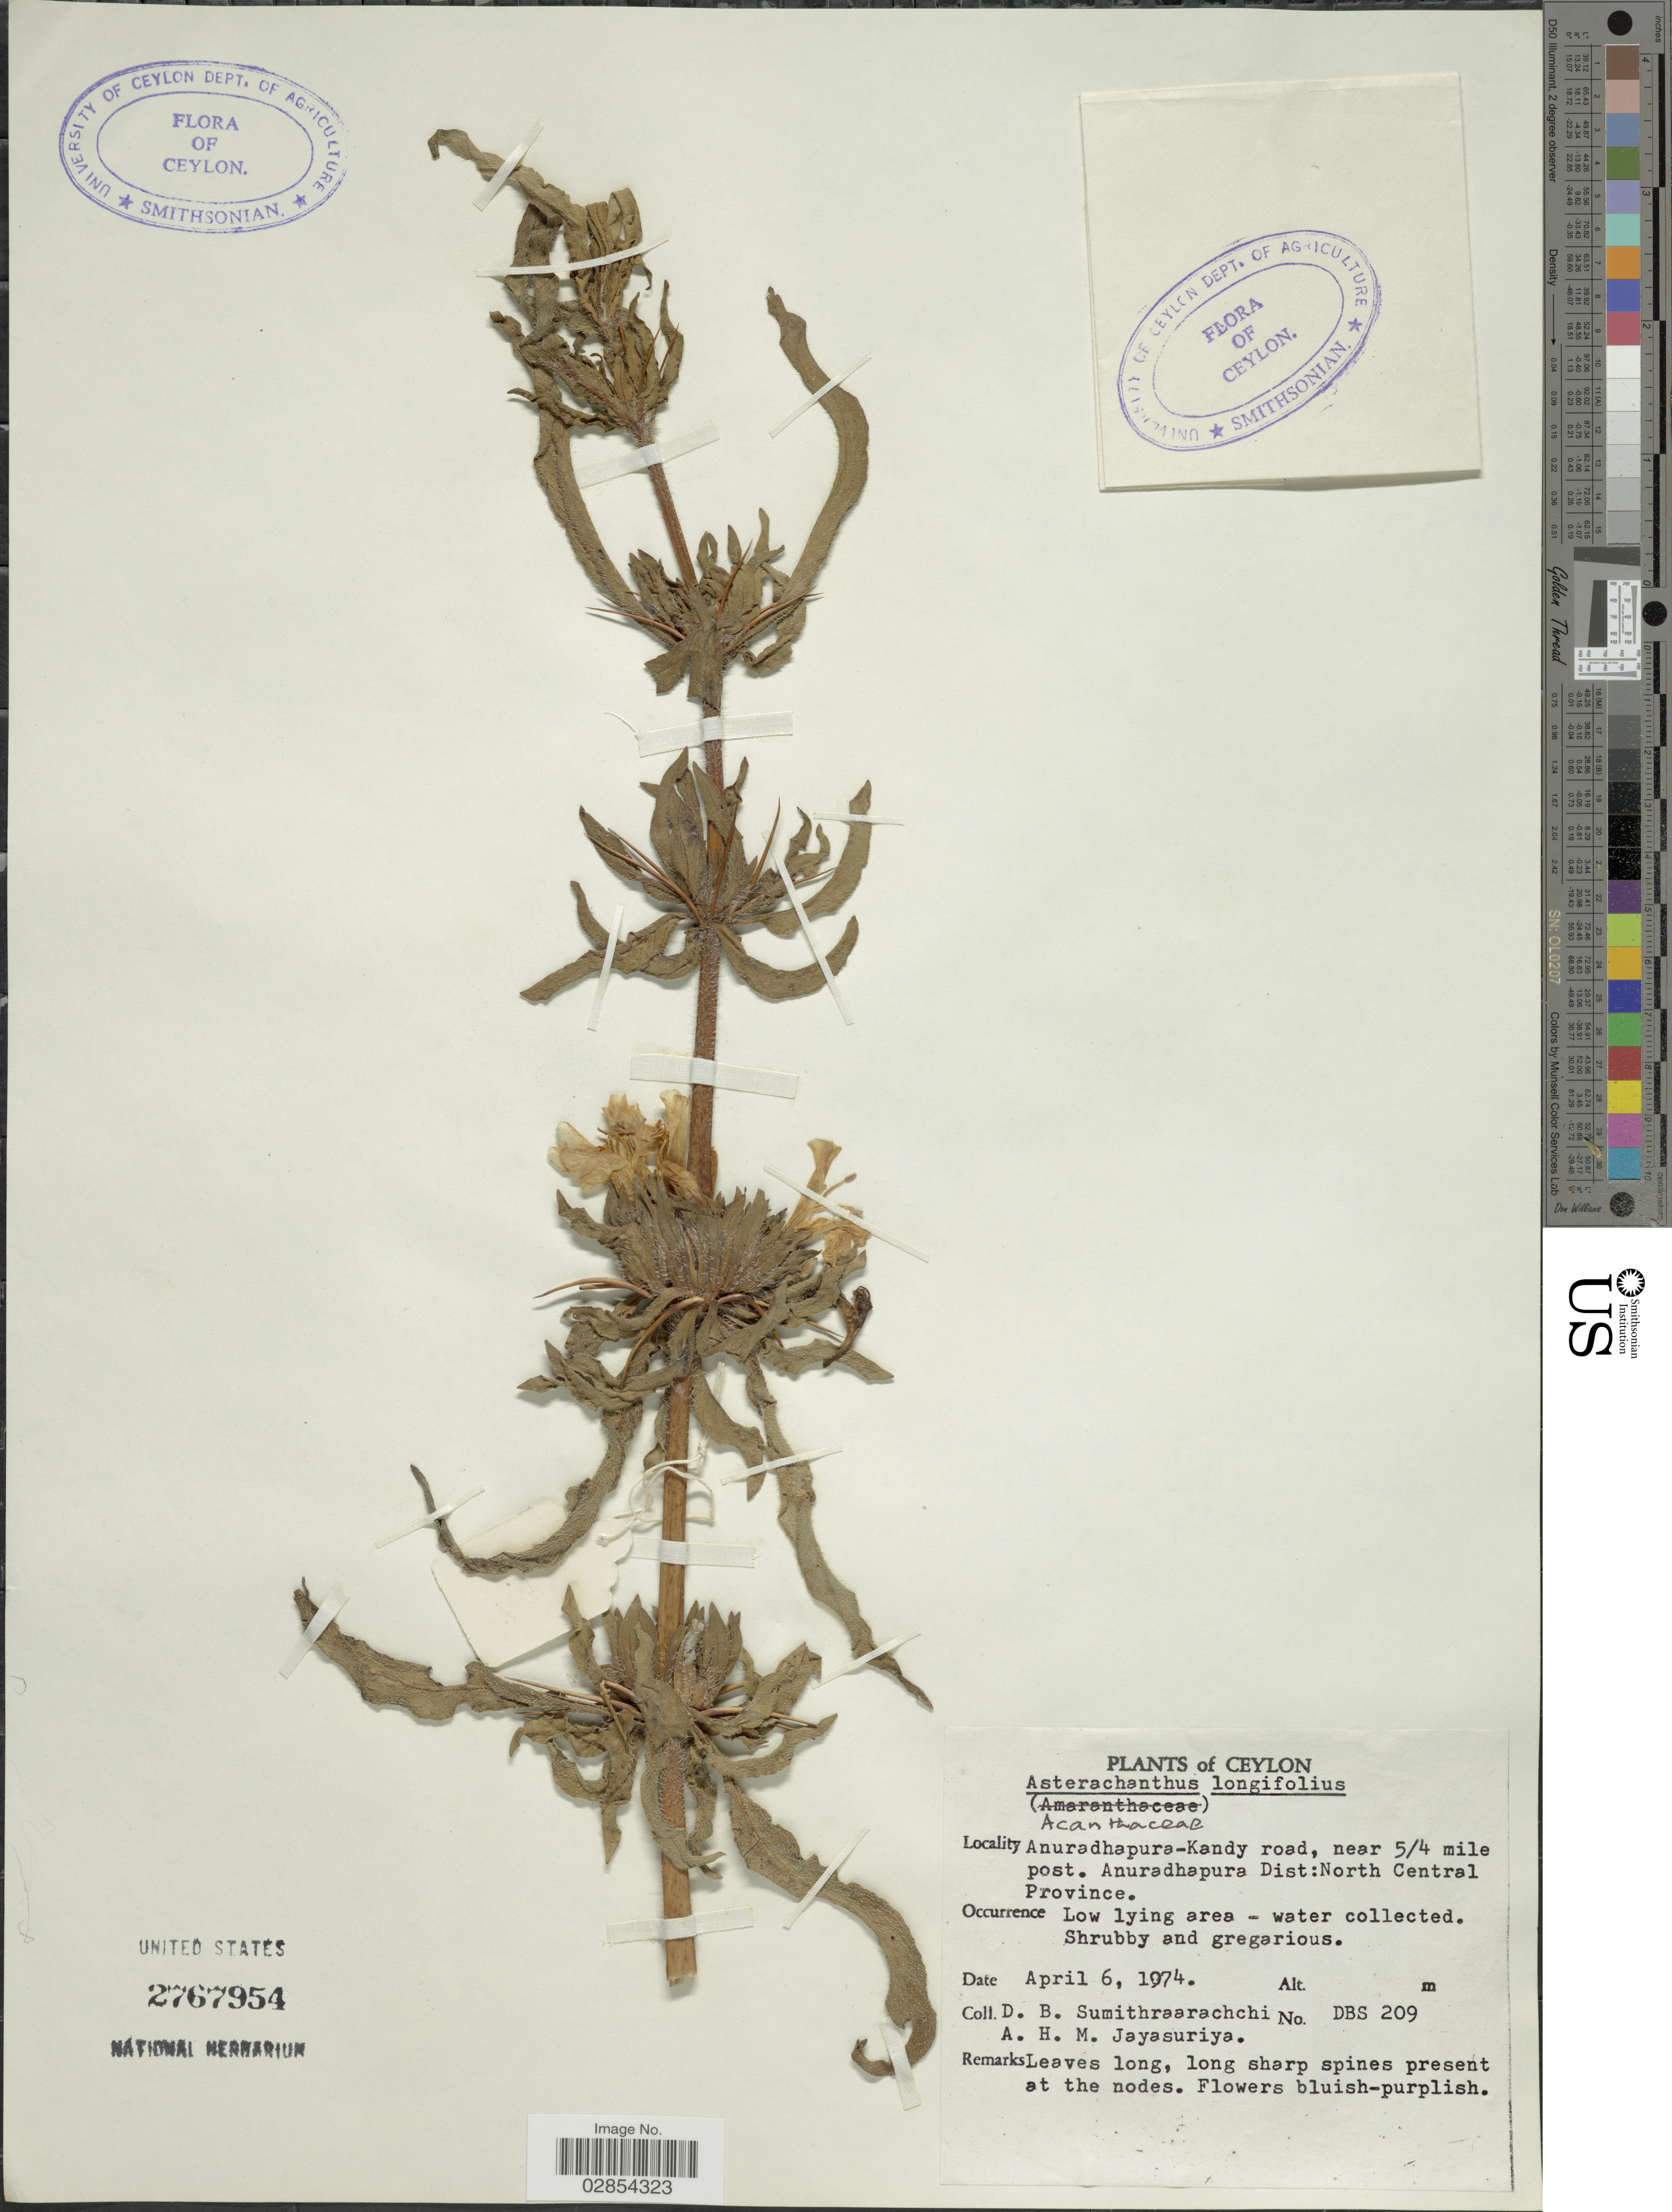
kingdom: Plantae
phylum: Tracheophyta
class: Magnoliopsida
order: Lamiales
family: Acanthaceae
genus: Asteracantha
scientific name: Asteracantha auriculata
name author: Nees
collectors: D. B. Sumithraarachchi & A. H. Jayasuriya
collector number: DBS209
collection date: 1974-04-06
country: Sri Lanka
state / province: North Central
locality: Ceylon. Anuradhapura-Kandy road, near 5/4 mile post. Anuradhapura Dist.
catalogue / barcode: US 2767954